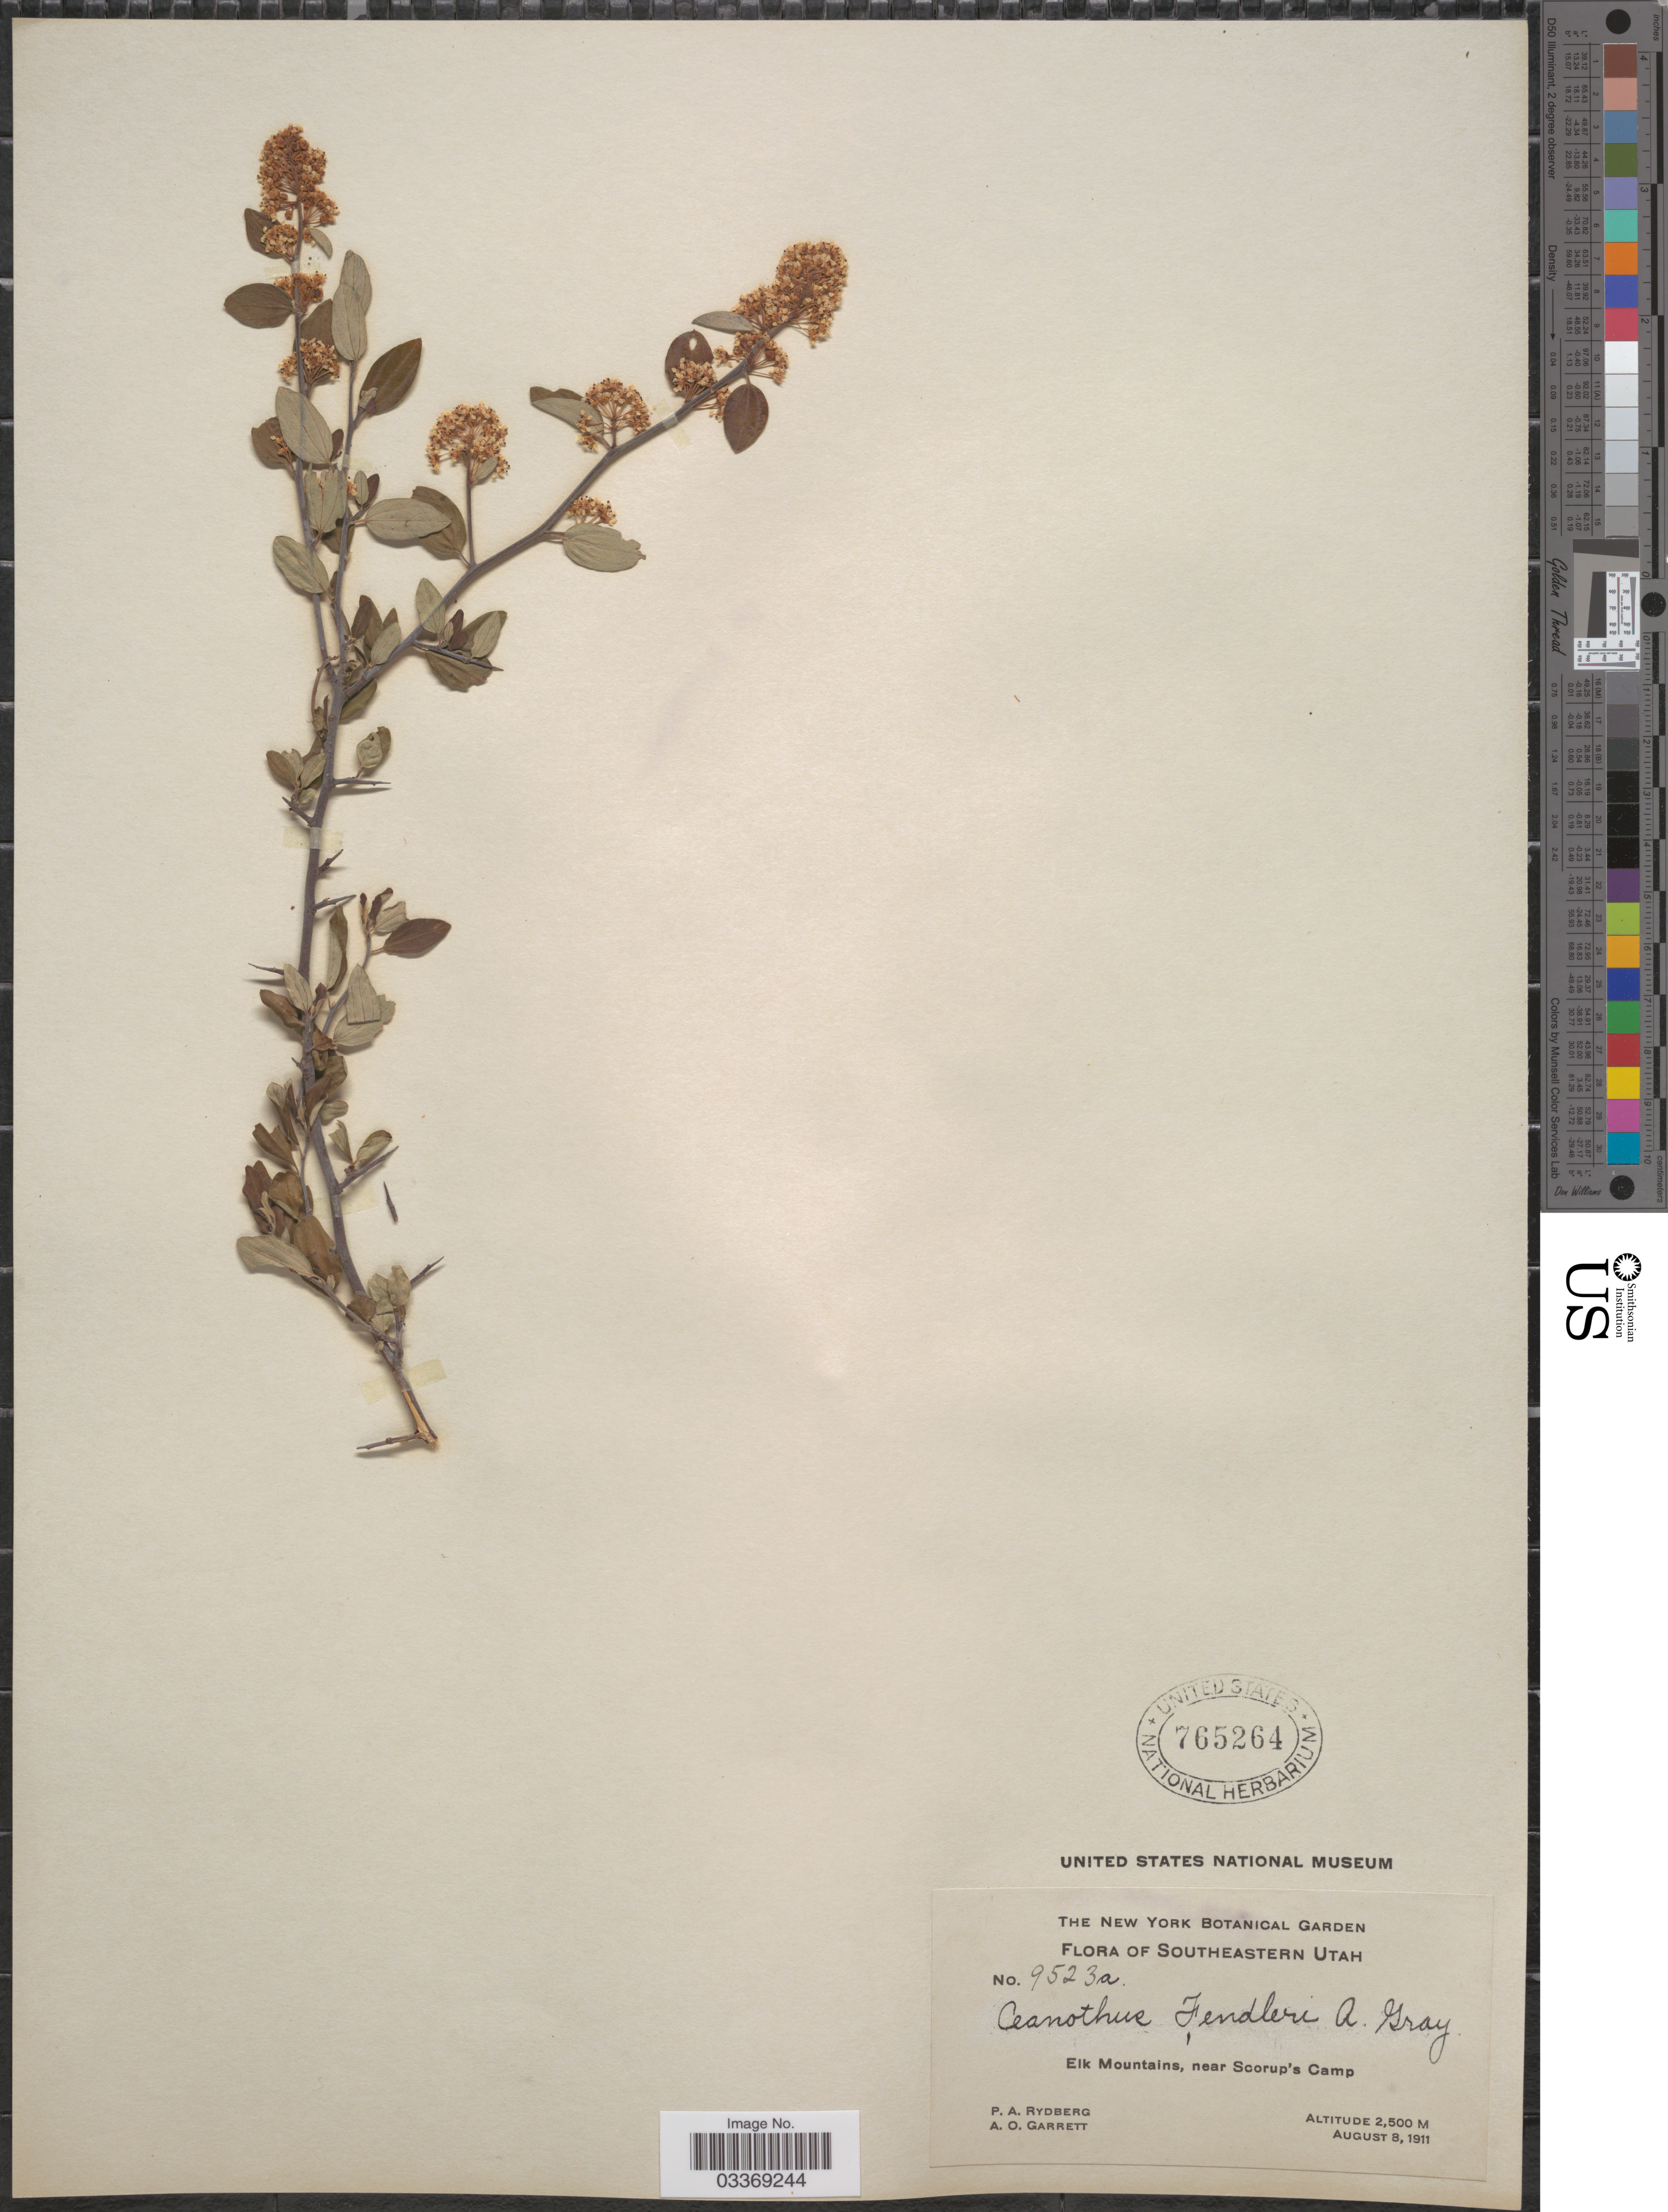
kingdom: Plantae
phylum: Tracheophyta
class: Magnoliopsida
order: Rosales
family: Rhamnaceae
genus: Ceanothus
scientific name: Ceanothus fendleri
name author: A. Gray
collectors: P. A. Rydberg & A. O. Garrett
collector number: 9523a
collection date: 1911-08-08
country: United States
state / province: Utah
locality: Southeastern Utah, Elk Mountains, near Scorup's Camp.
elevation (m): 2500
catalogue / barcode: US 765264